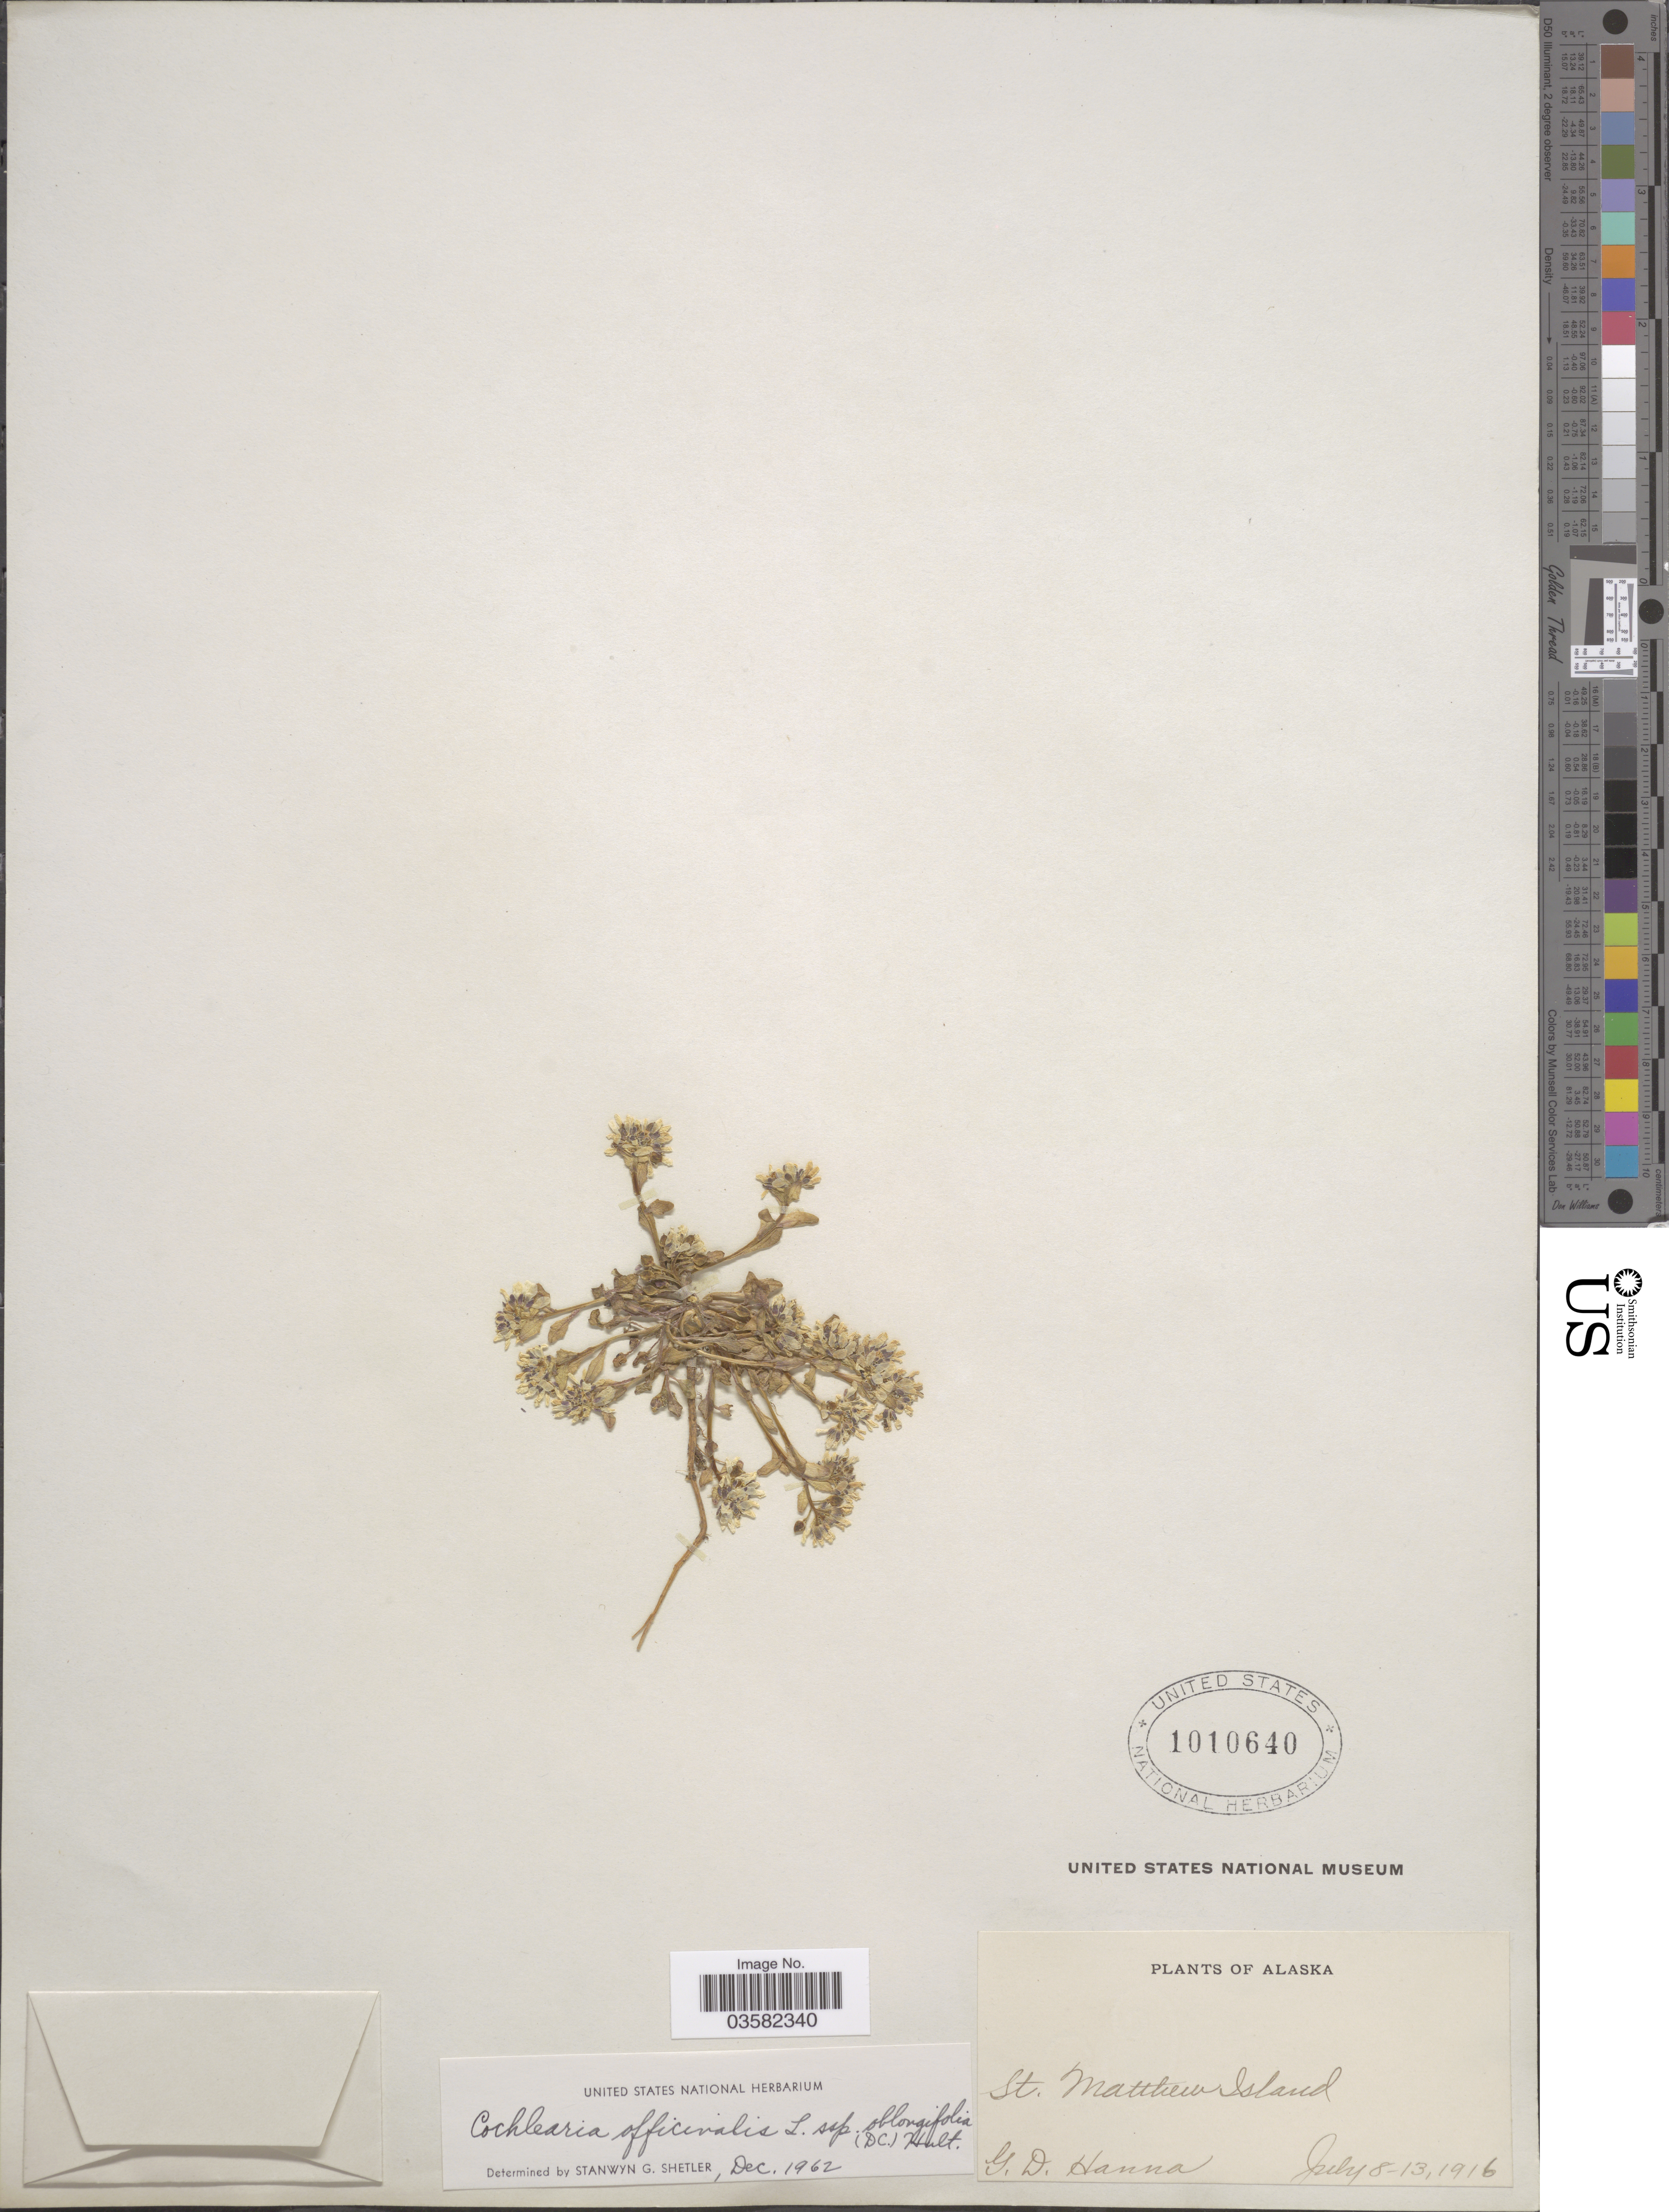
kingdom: Plantae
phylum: Tracheophyta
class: Magnoliopsida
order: Brassicales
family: Brassicaceae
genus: Cochlearia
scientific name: Cochlearia oblongifolia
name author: DC.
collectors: G. D. Hanna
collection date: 1916-07-08/1916-07-13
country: United States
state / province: Alaska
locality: St. Matthew Island.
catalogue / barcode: US 1010640